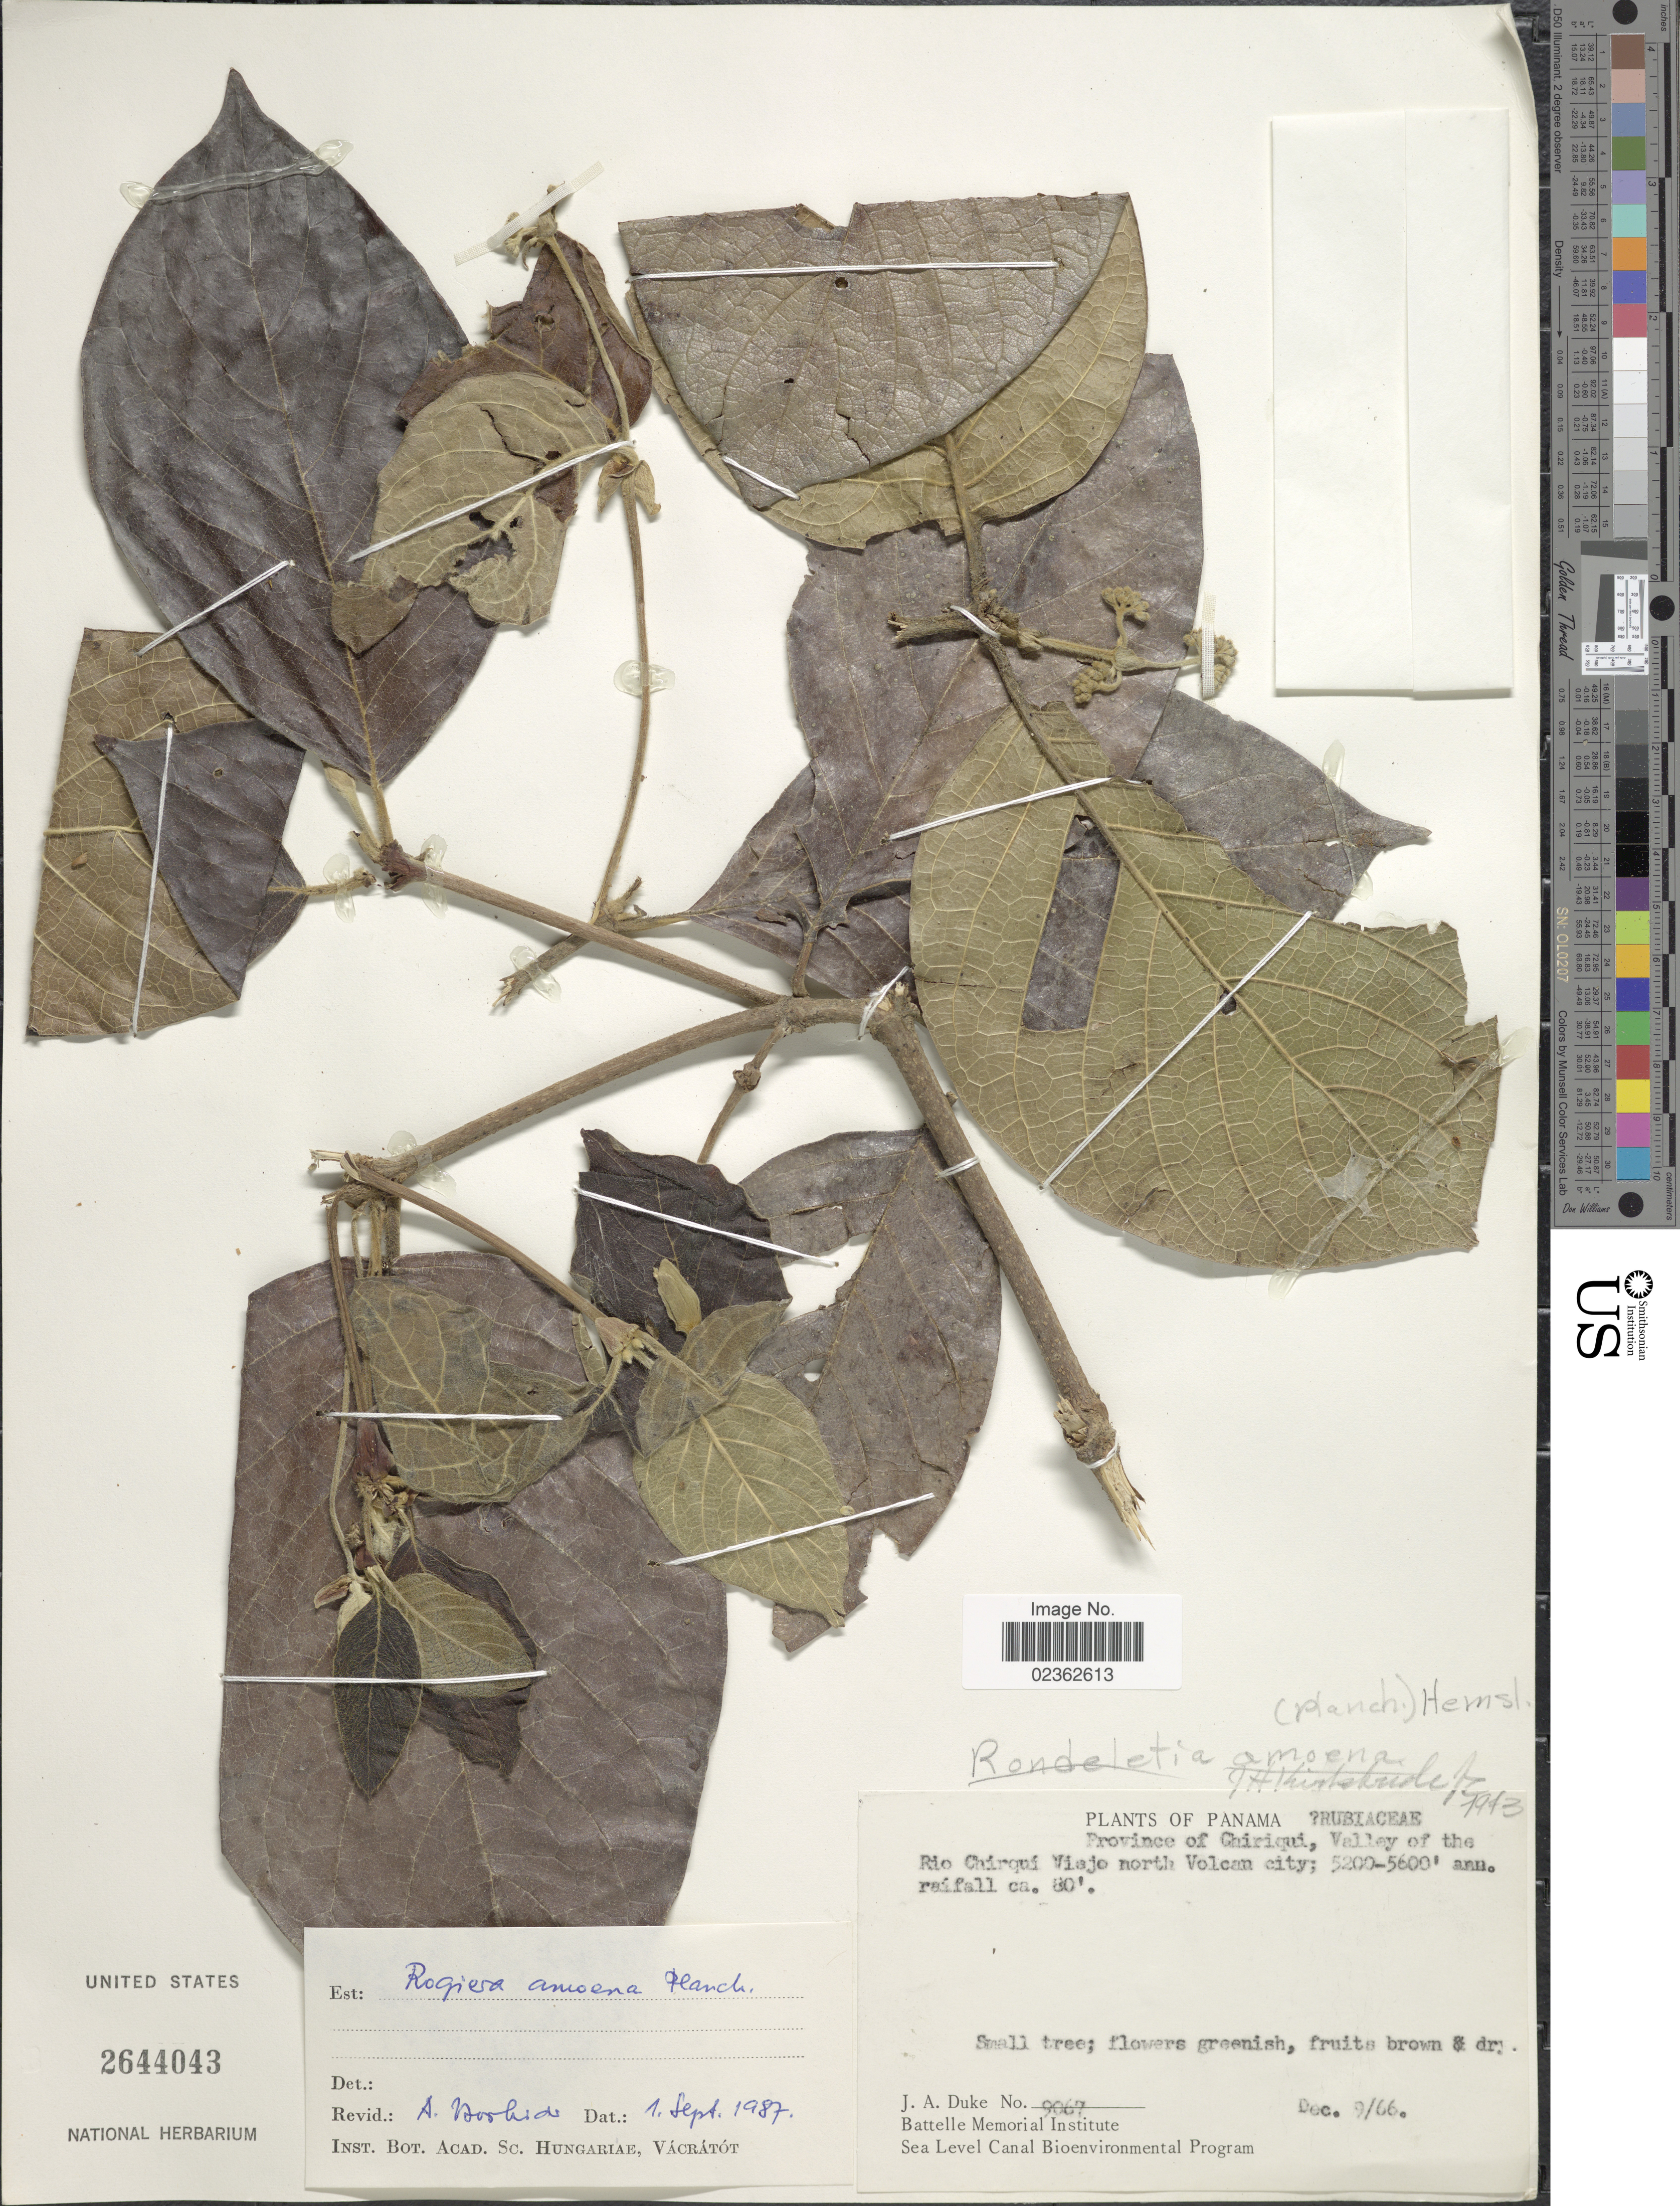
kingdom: Plantae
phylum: Tracheophyta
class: Magnoliopsida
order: Gentianales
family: Rubiaceae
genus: Rogiera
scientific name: Rogiera amoena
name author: Planch.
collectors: J. A. Duke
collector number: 9067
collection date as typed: Transcribed d/m/y: 9/12/66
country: Panama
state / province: Chiriqui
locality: Valley of the Rio Chiriqui Viejo north Volcan city.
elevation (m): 1585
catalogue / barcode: US 2644043